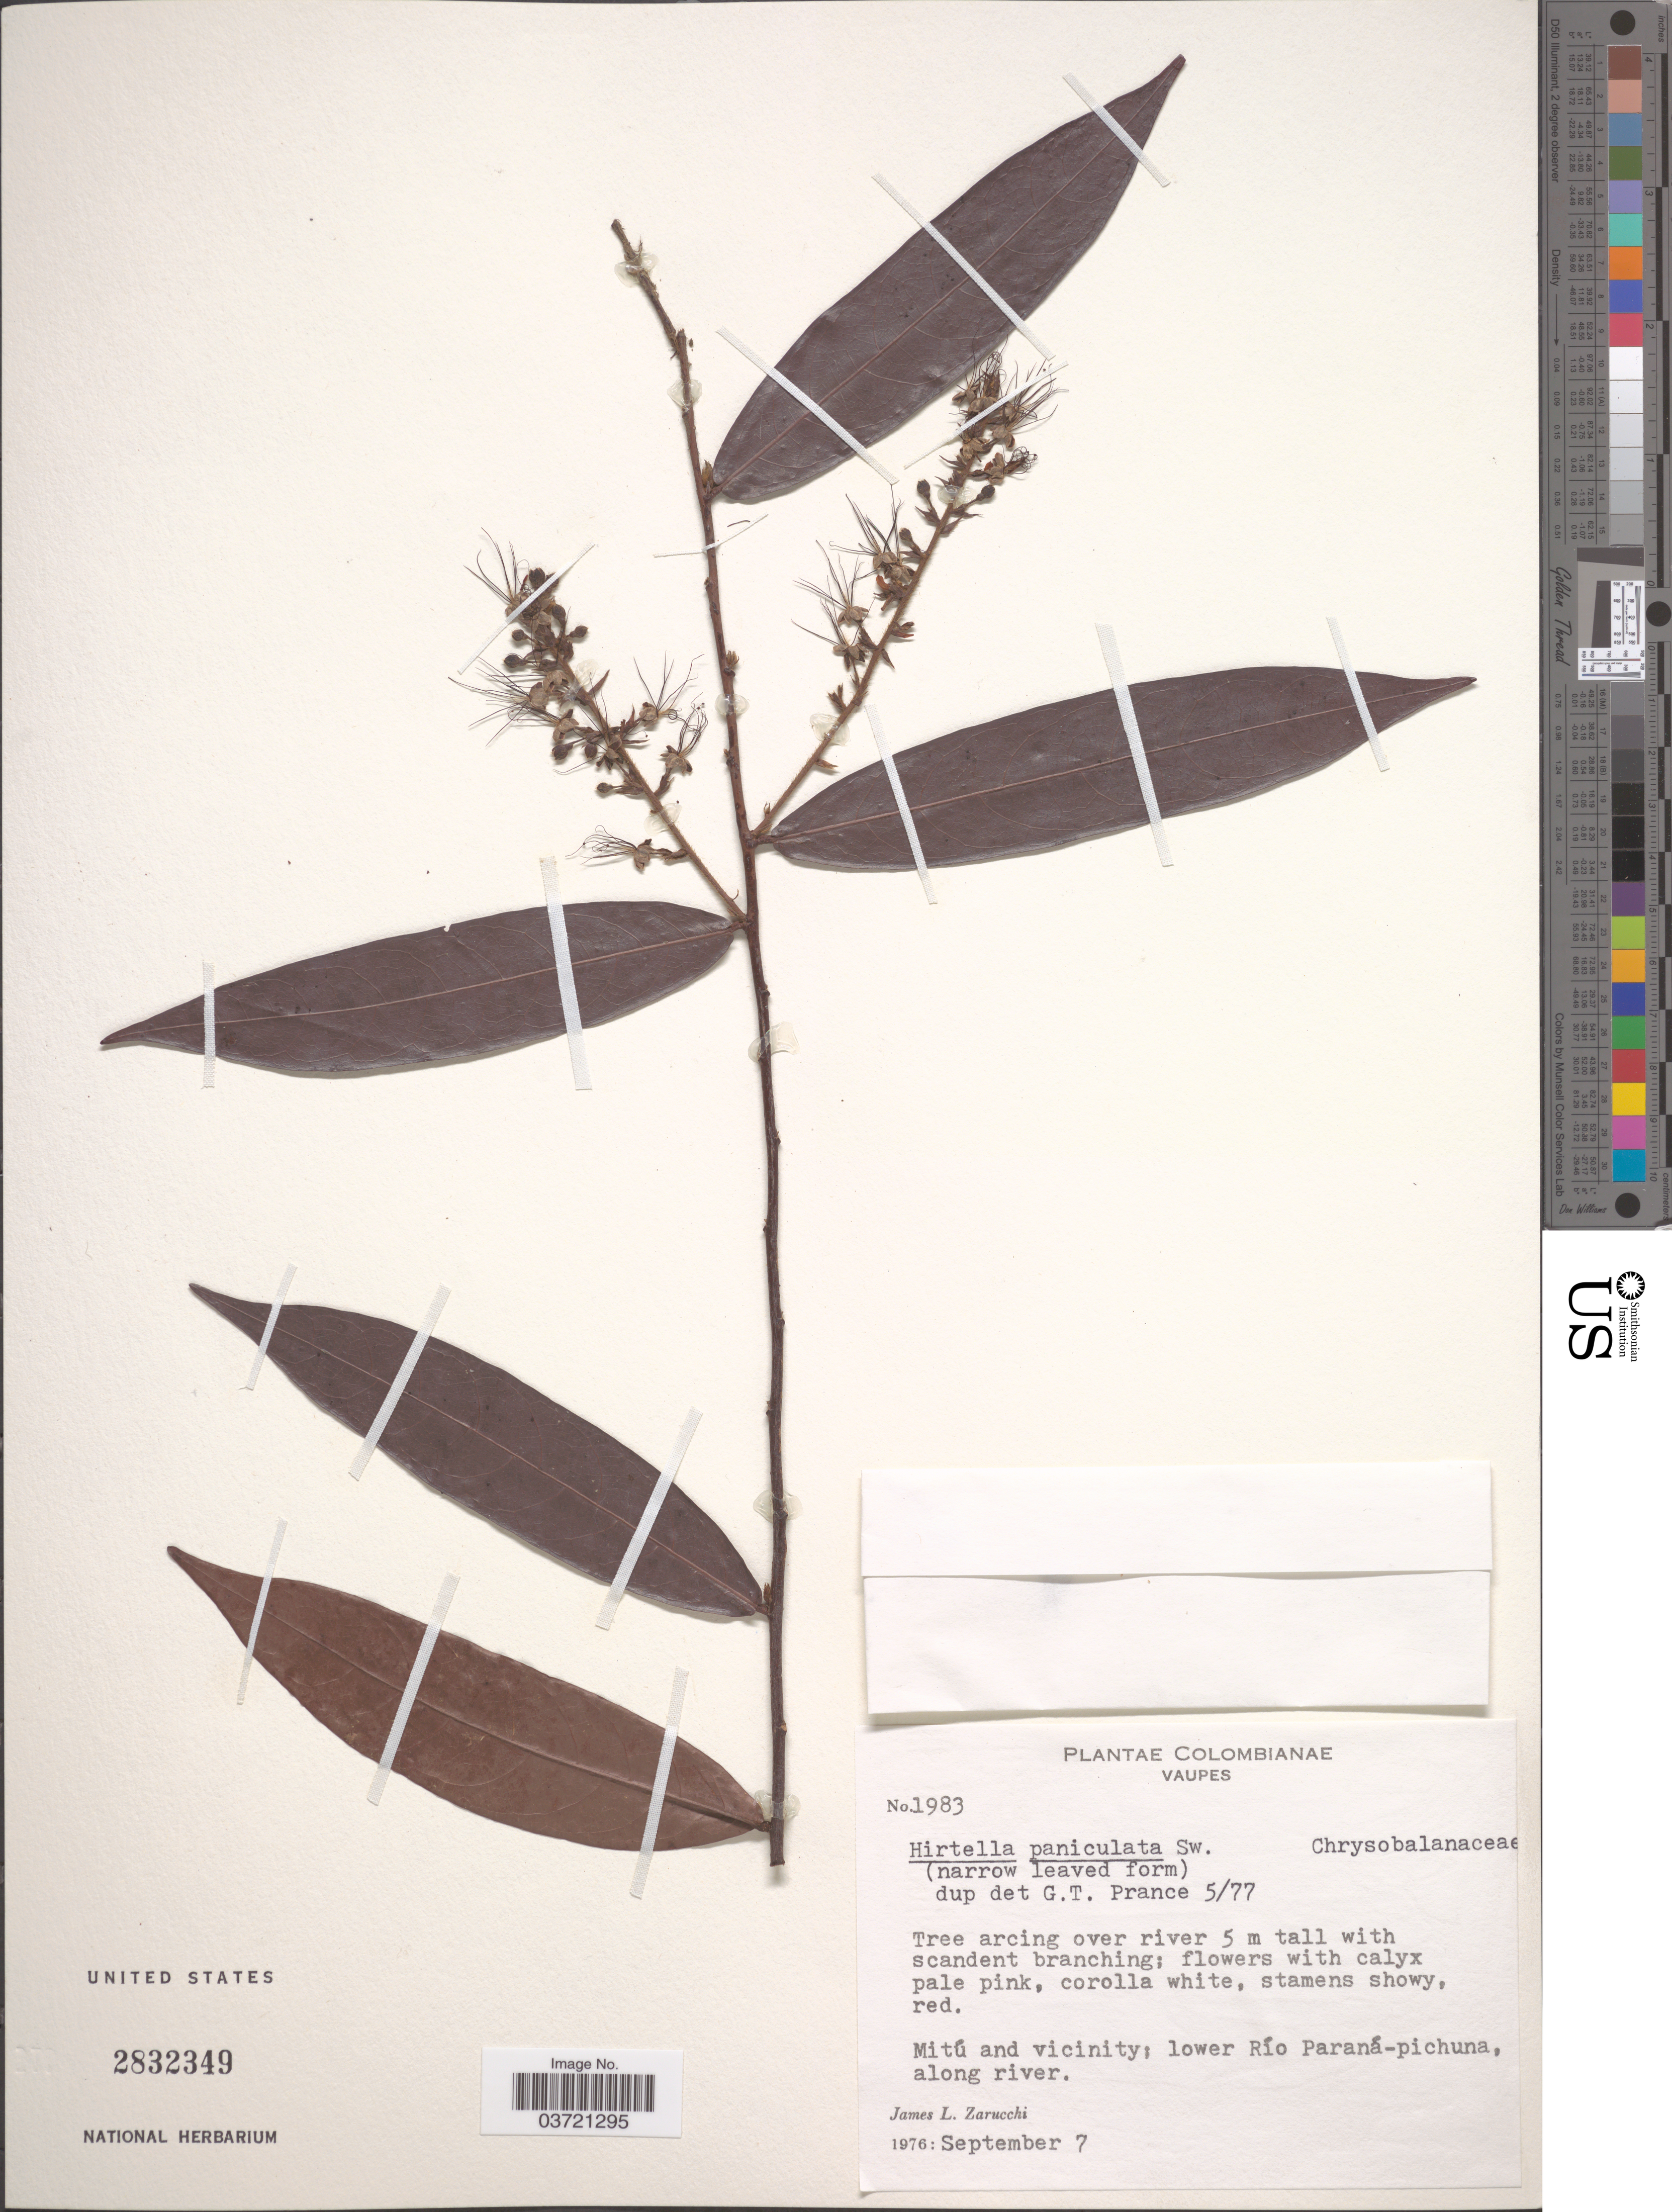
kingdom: Plantae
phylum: Tracheophyta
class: Magnoliopsida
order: Malpighiales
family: Chrysobalanaceae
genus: Hirtella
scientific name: Hirtella paniculata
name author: Sw.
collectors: J. L. Zarucchi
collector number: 1983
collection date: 1976-09-07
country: Colombia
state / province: Vaupés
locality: Mitú and vicinity; lower Río Paraná-pichuna, along river.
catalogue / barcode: US 2832349